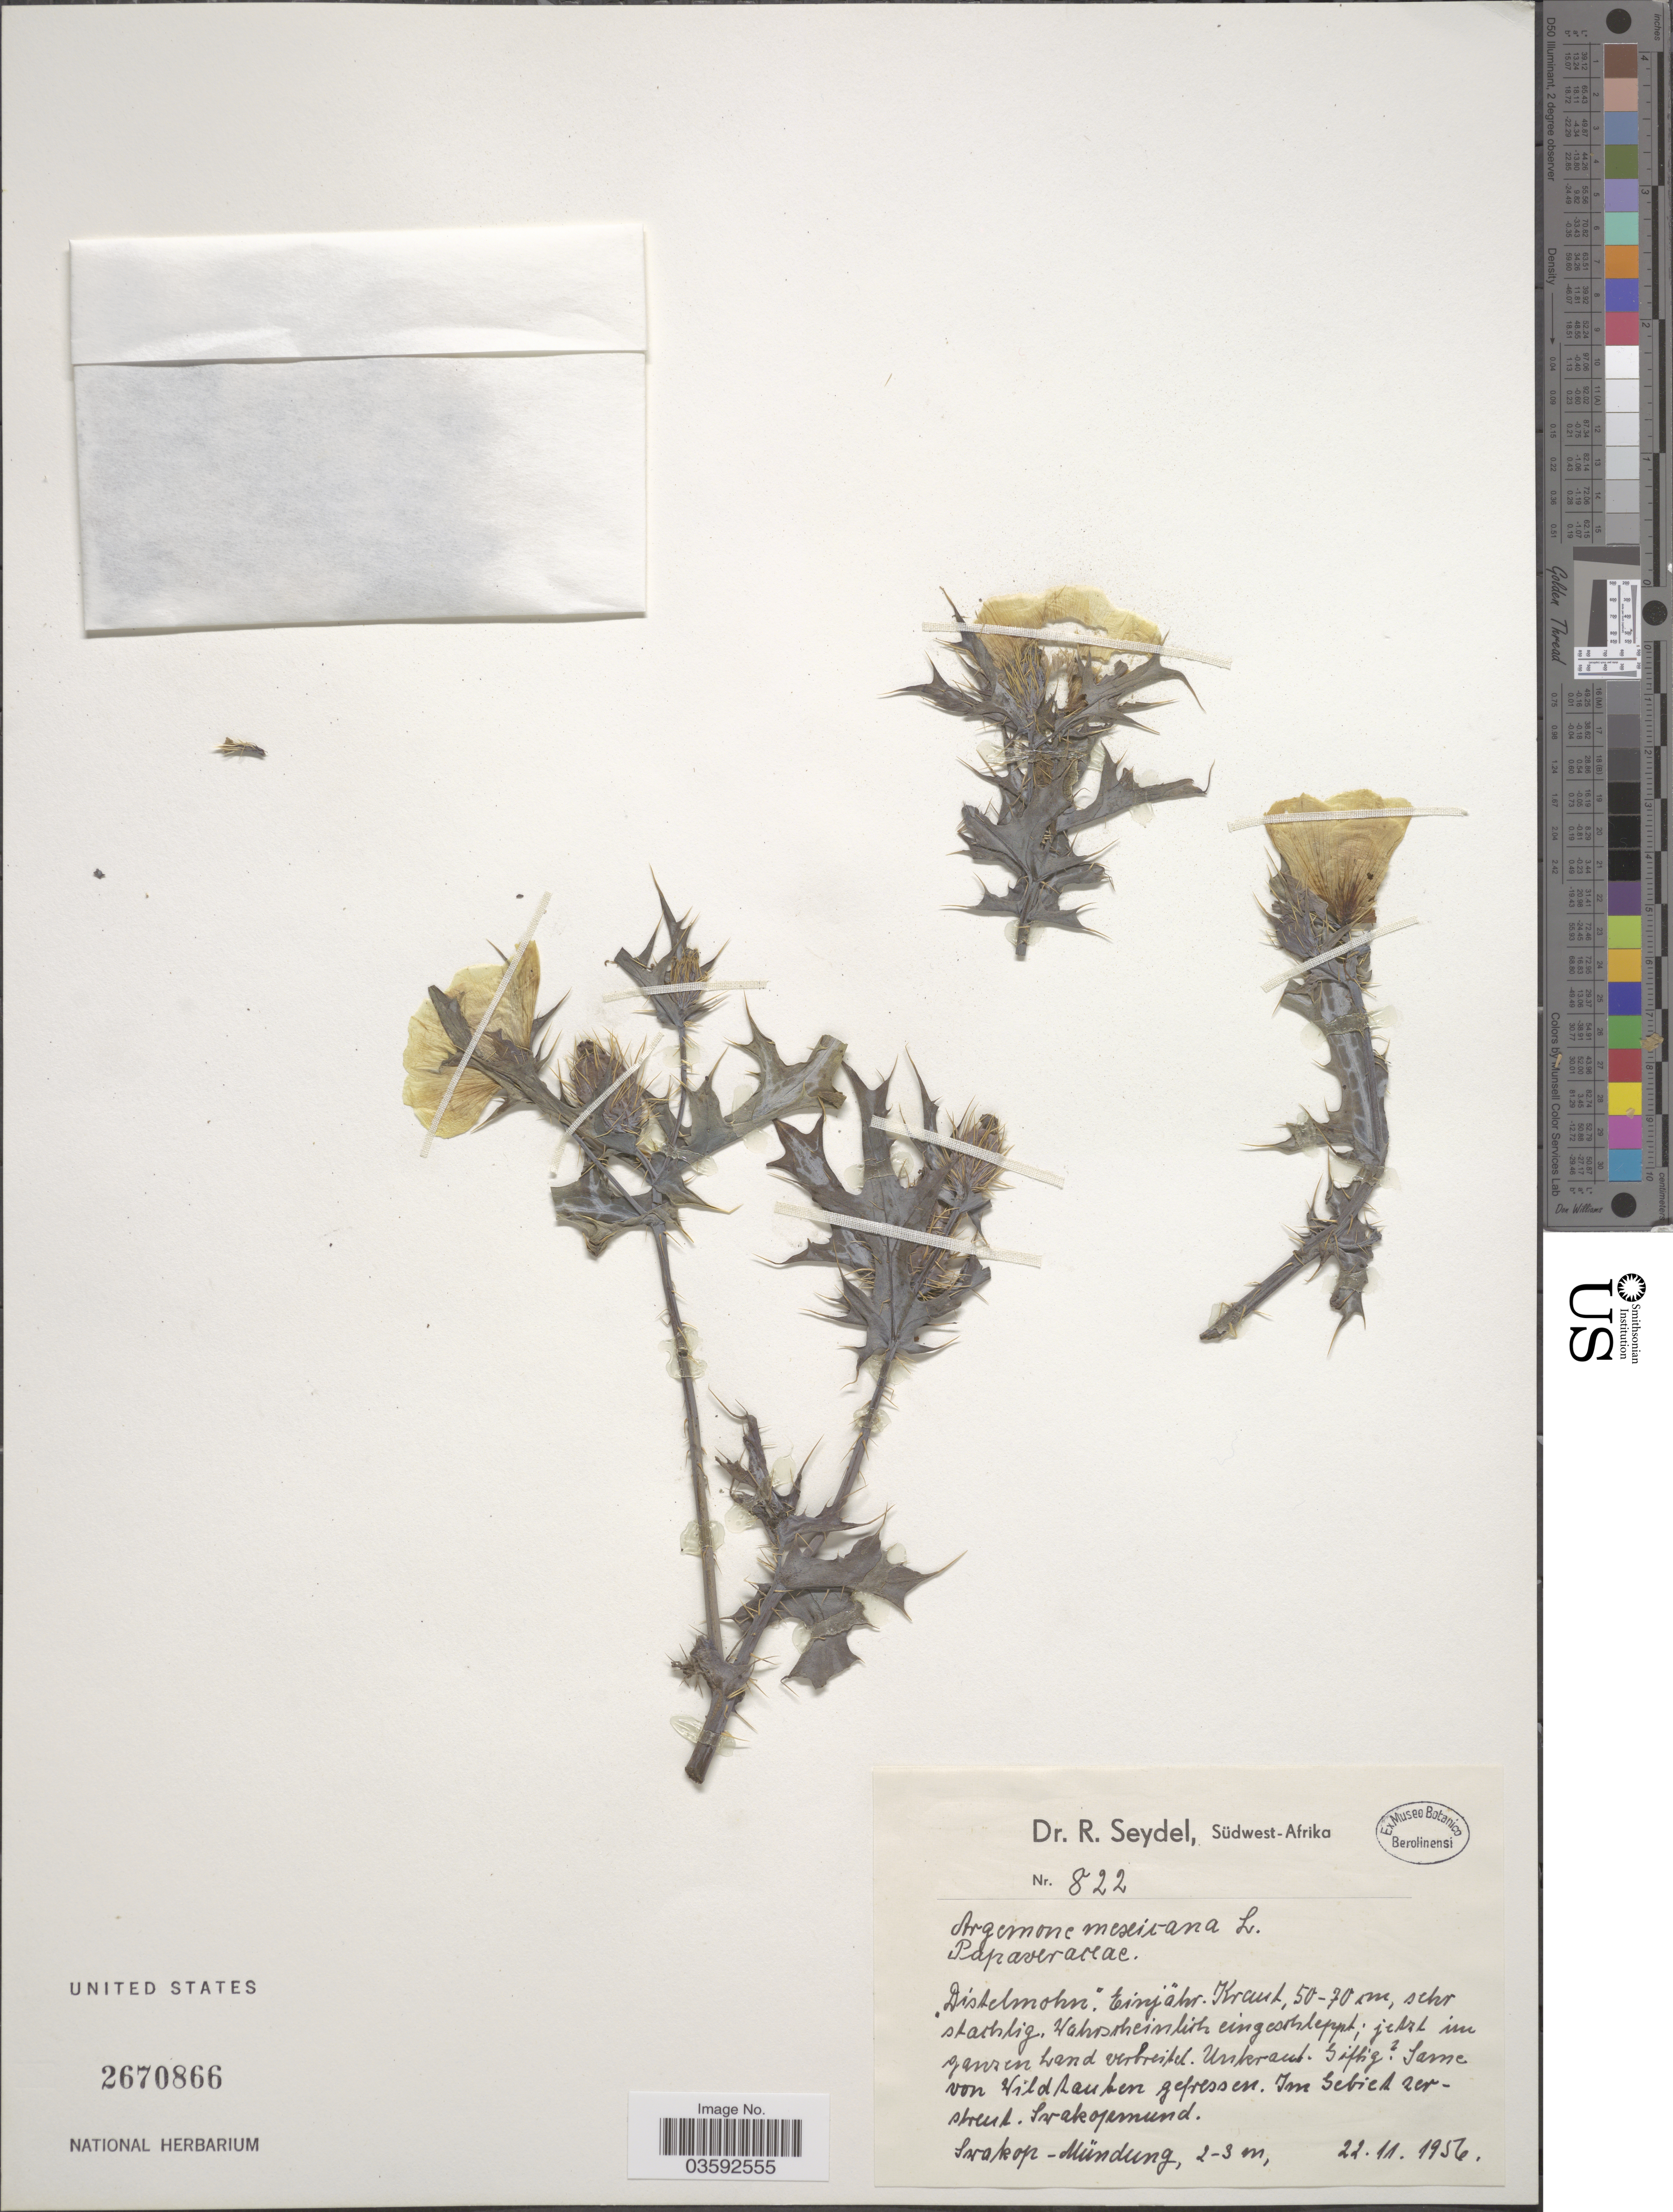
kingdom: Plantae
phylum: Tracheophyta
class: Magnoliopsida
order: Ranunculales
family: Papaveraceae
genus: Argemone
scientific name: Argemone mexicana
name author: L.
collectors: R. Seydel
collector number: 822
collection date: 1956-11-22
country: Namibia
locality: Südwest-Afrika. Same von Wildteuken gefressen. Im Gebiet zersbreut. Sarakopmund. Sarakop-Mündung.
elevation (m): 2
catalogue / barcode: US 2670866